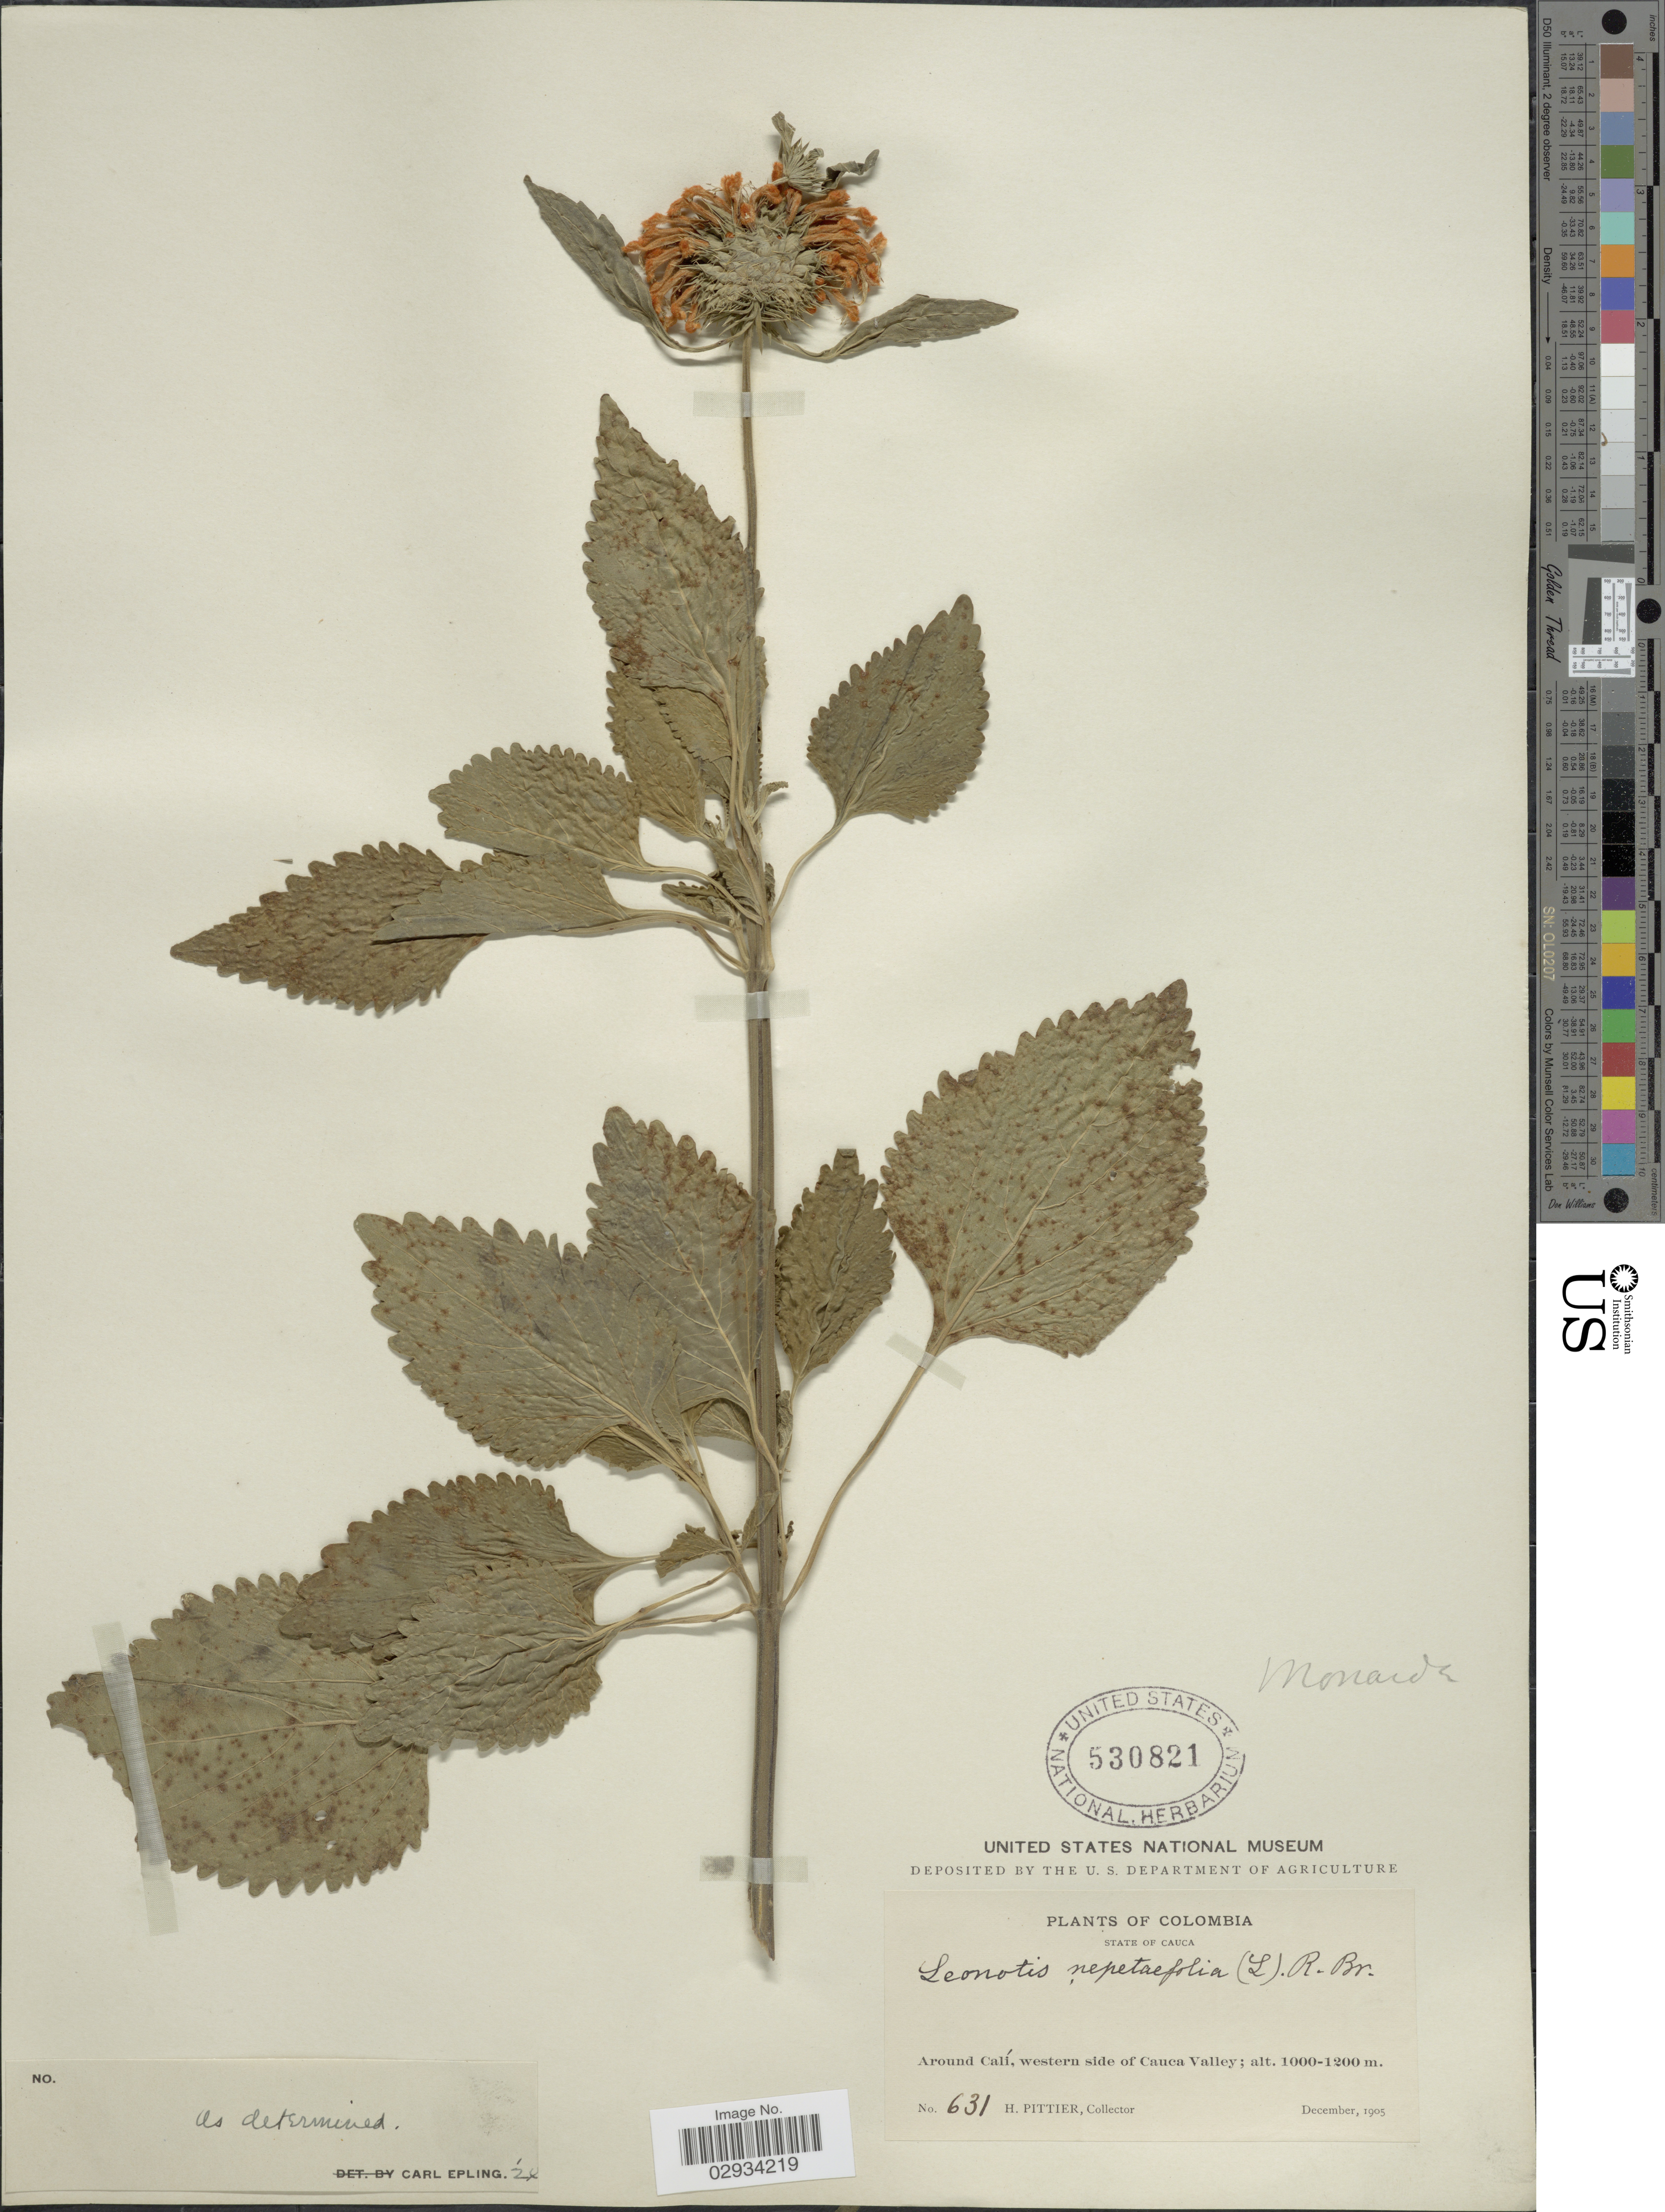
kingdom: Plantae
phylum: Tracheophyta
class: Magnoliopsida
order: Lamiales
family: Lamiaceae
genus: Leonotis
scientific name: Leonotis nepetifolia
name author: (L.) R. Br.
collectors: H. F. Pittier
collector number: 631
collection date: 1905-12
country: Colombia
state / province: Cauca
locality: State of Cauca. Around Calí, western side of Cauca Valley.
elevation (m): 1000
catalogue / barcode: US 530821